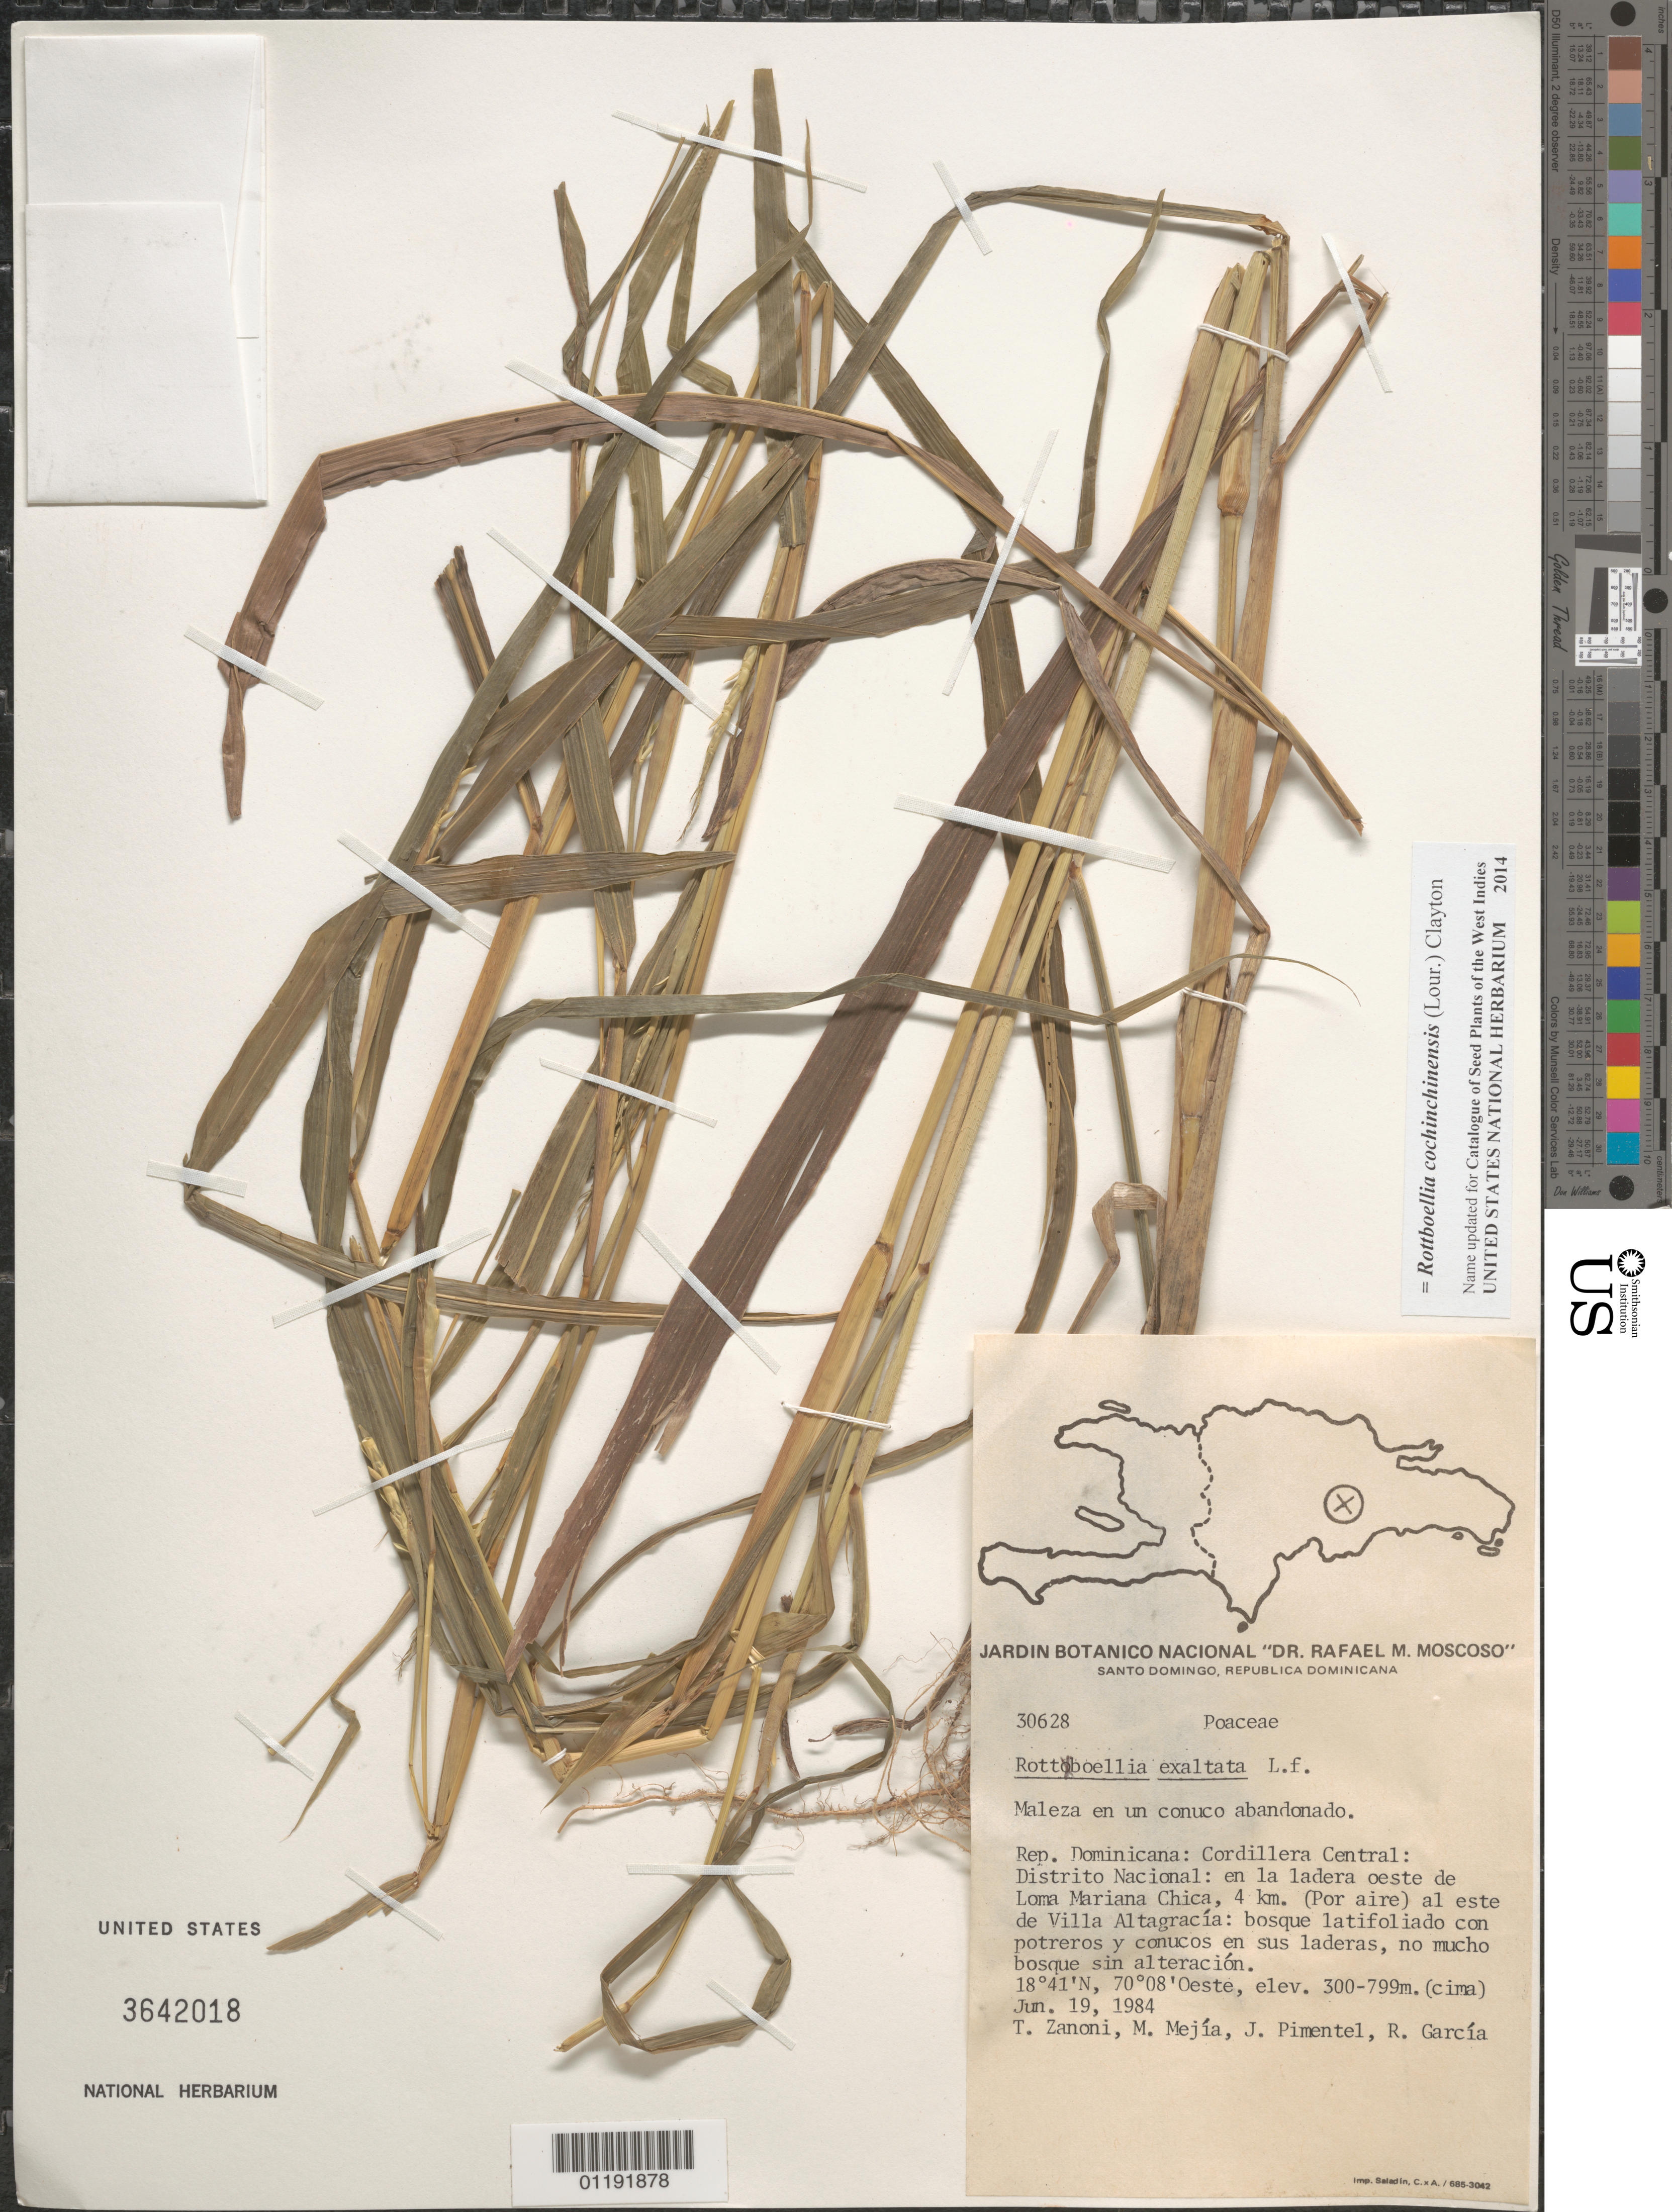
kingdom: Plantae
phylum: Tracheophyta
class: Liliopsida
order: Poales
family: Poaceae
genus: Rottboellia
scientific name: Rottboellia cochinchinensis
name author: (Lour.) Clayton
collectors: T. A. Zanoni, M. Mejia, J. Pimentel & R. Garcia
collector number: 30628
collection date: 1984-06-19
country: Dominican Republic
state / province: Distrito Nacional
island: Hispaniola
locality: Central Mt Range, W slope of Mariana Chica Hillock, 4 km (by air) E of Villa Altagracia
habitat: Mt slope, broadleaf forest, mostly altered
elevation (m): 300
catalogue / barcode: US 3642018